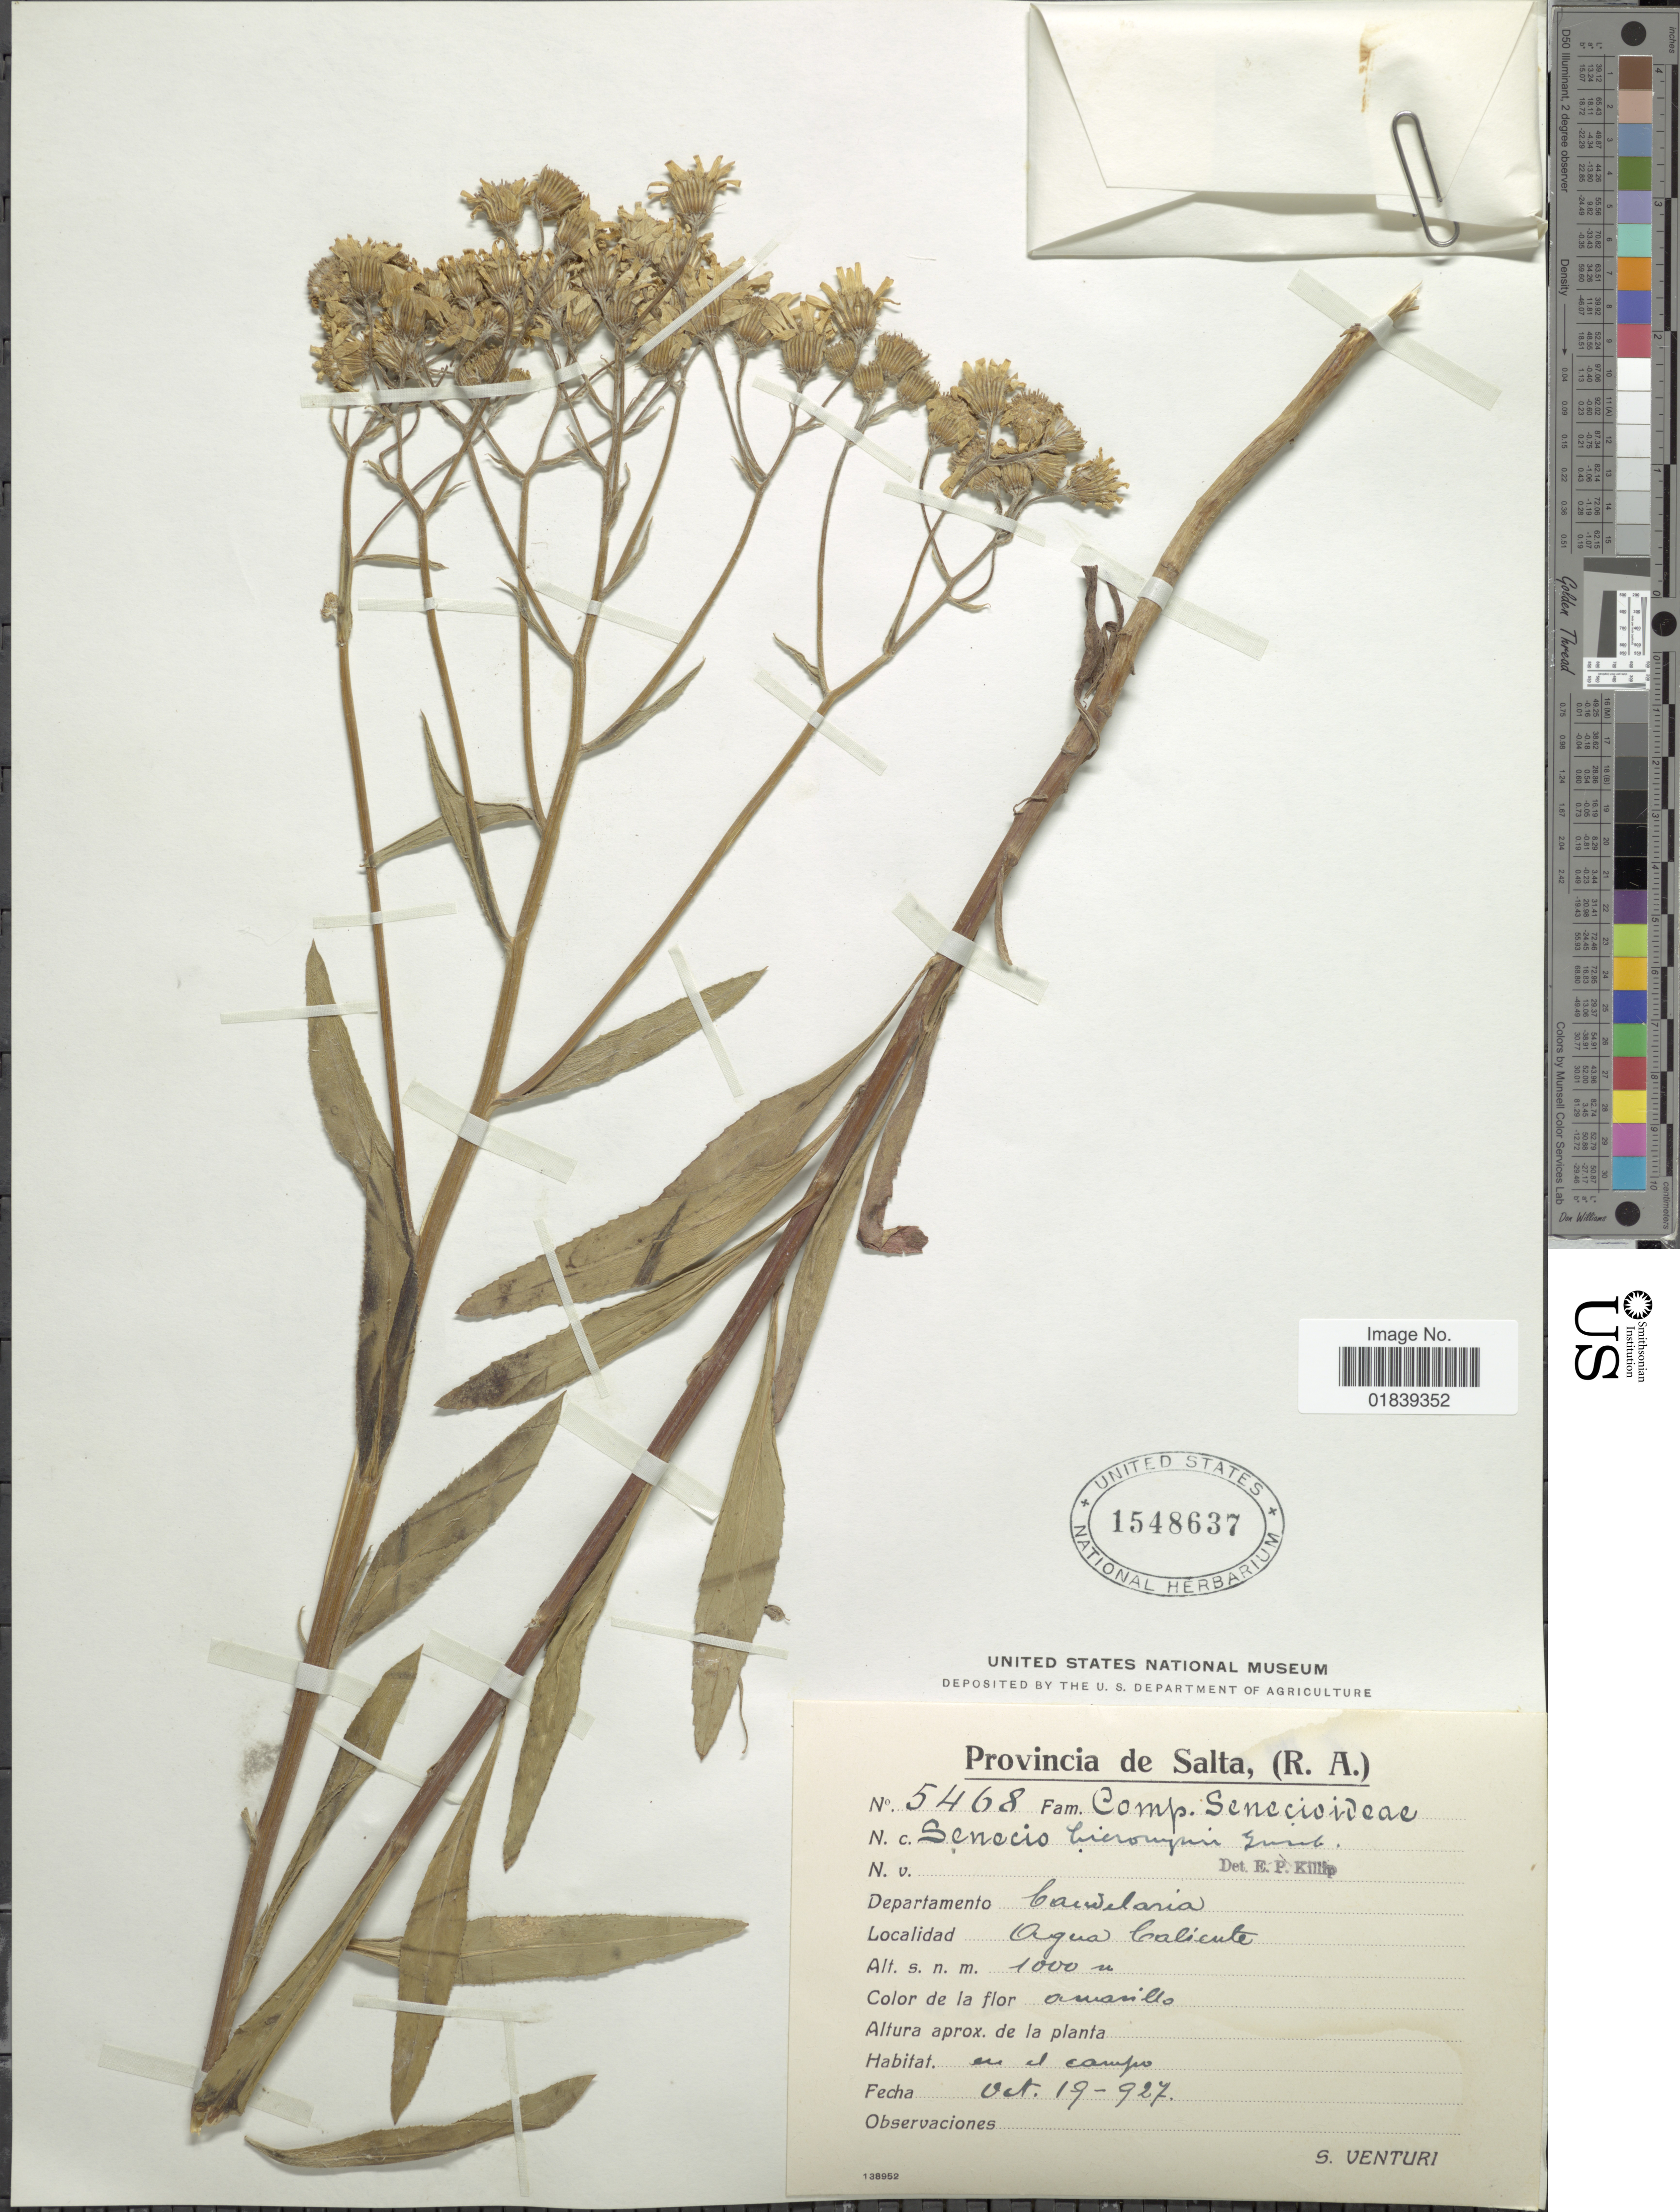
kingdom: Plantae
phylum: Tracheophyta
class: Magnoliopsida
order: Asterales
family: Asteraceae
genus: Senecio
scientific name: Senecio hieronymi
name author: Griseb.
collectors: S. Venturi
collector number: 5468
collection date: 1927-10-19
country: Argentina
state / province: Salta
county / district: Candelaria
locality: Agua Caliente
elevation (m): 1000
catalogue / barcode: US 1548637